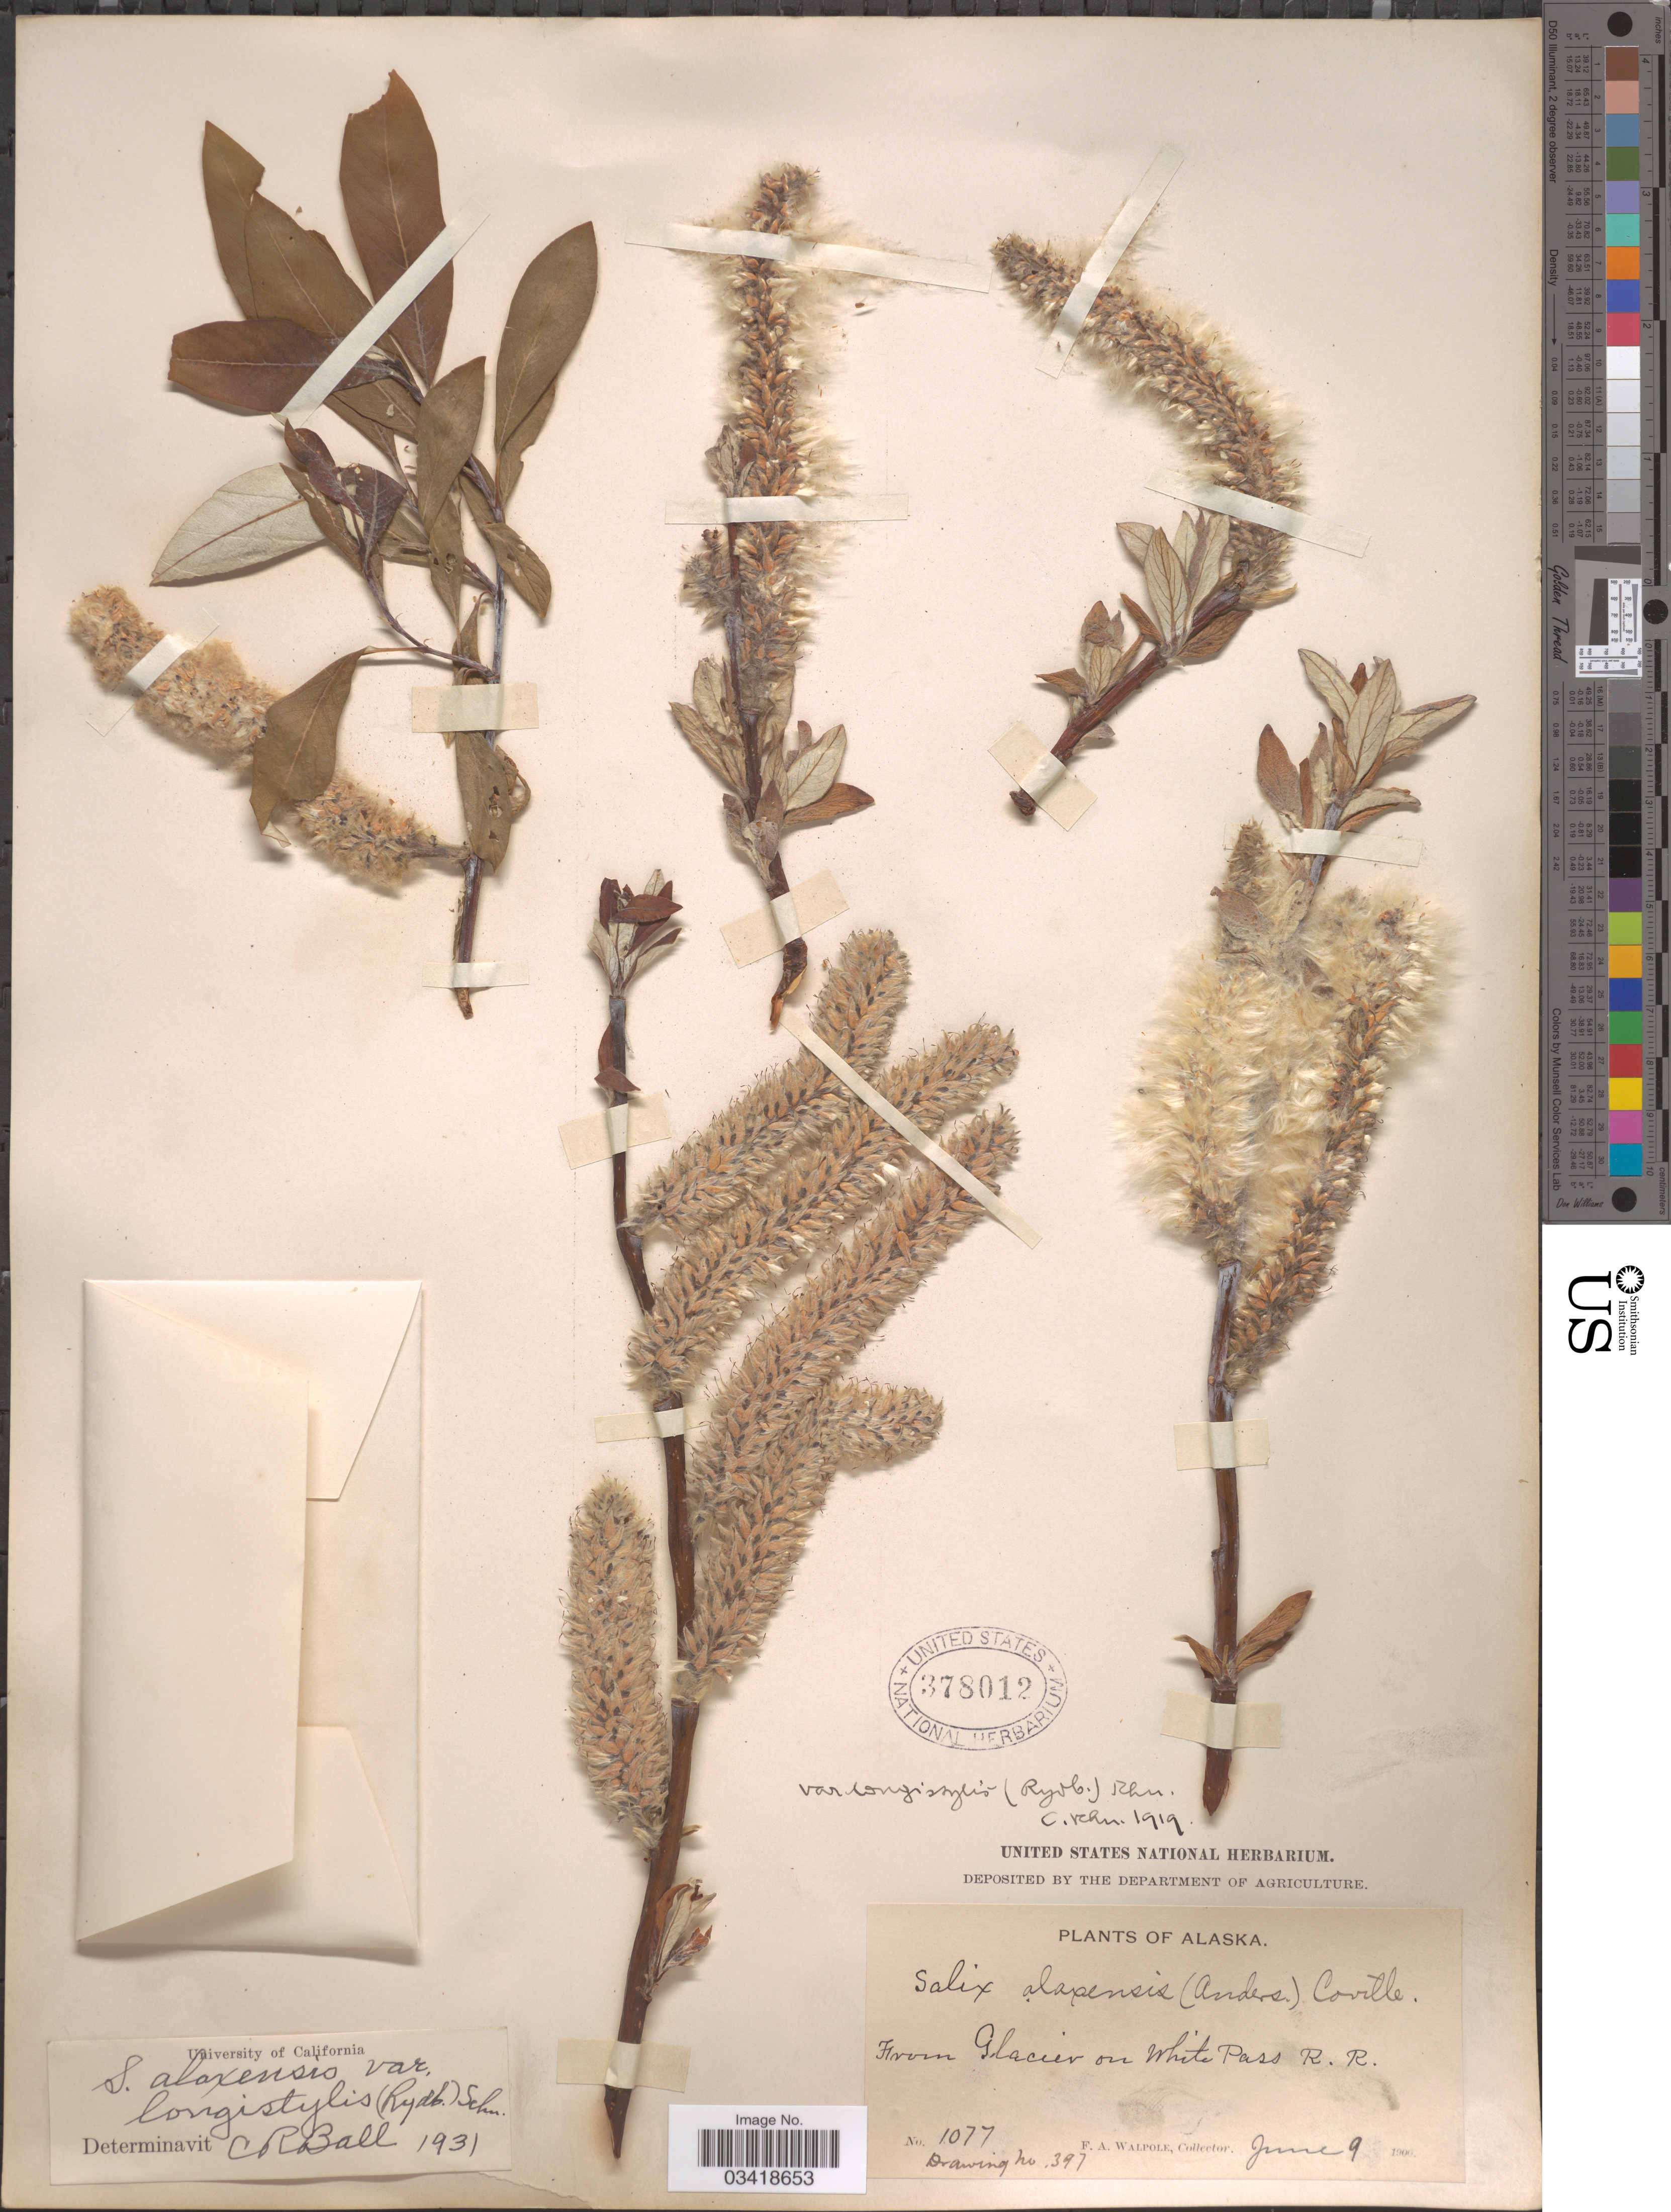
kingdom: Plantae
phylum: Tracheophyta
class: Magnoliopsida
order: Malpighiales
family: Salicaceae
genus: Salix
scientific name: Salix alaxensis var. longistylis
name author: (Rydb.) C.K. Schneid.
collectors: F. Walpole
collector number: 1077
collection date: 1900-06-09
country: United States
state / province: Alaska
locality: From Glacier on White Pass R. R.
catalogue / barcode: US 378012